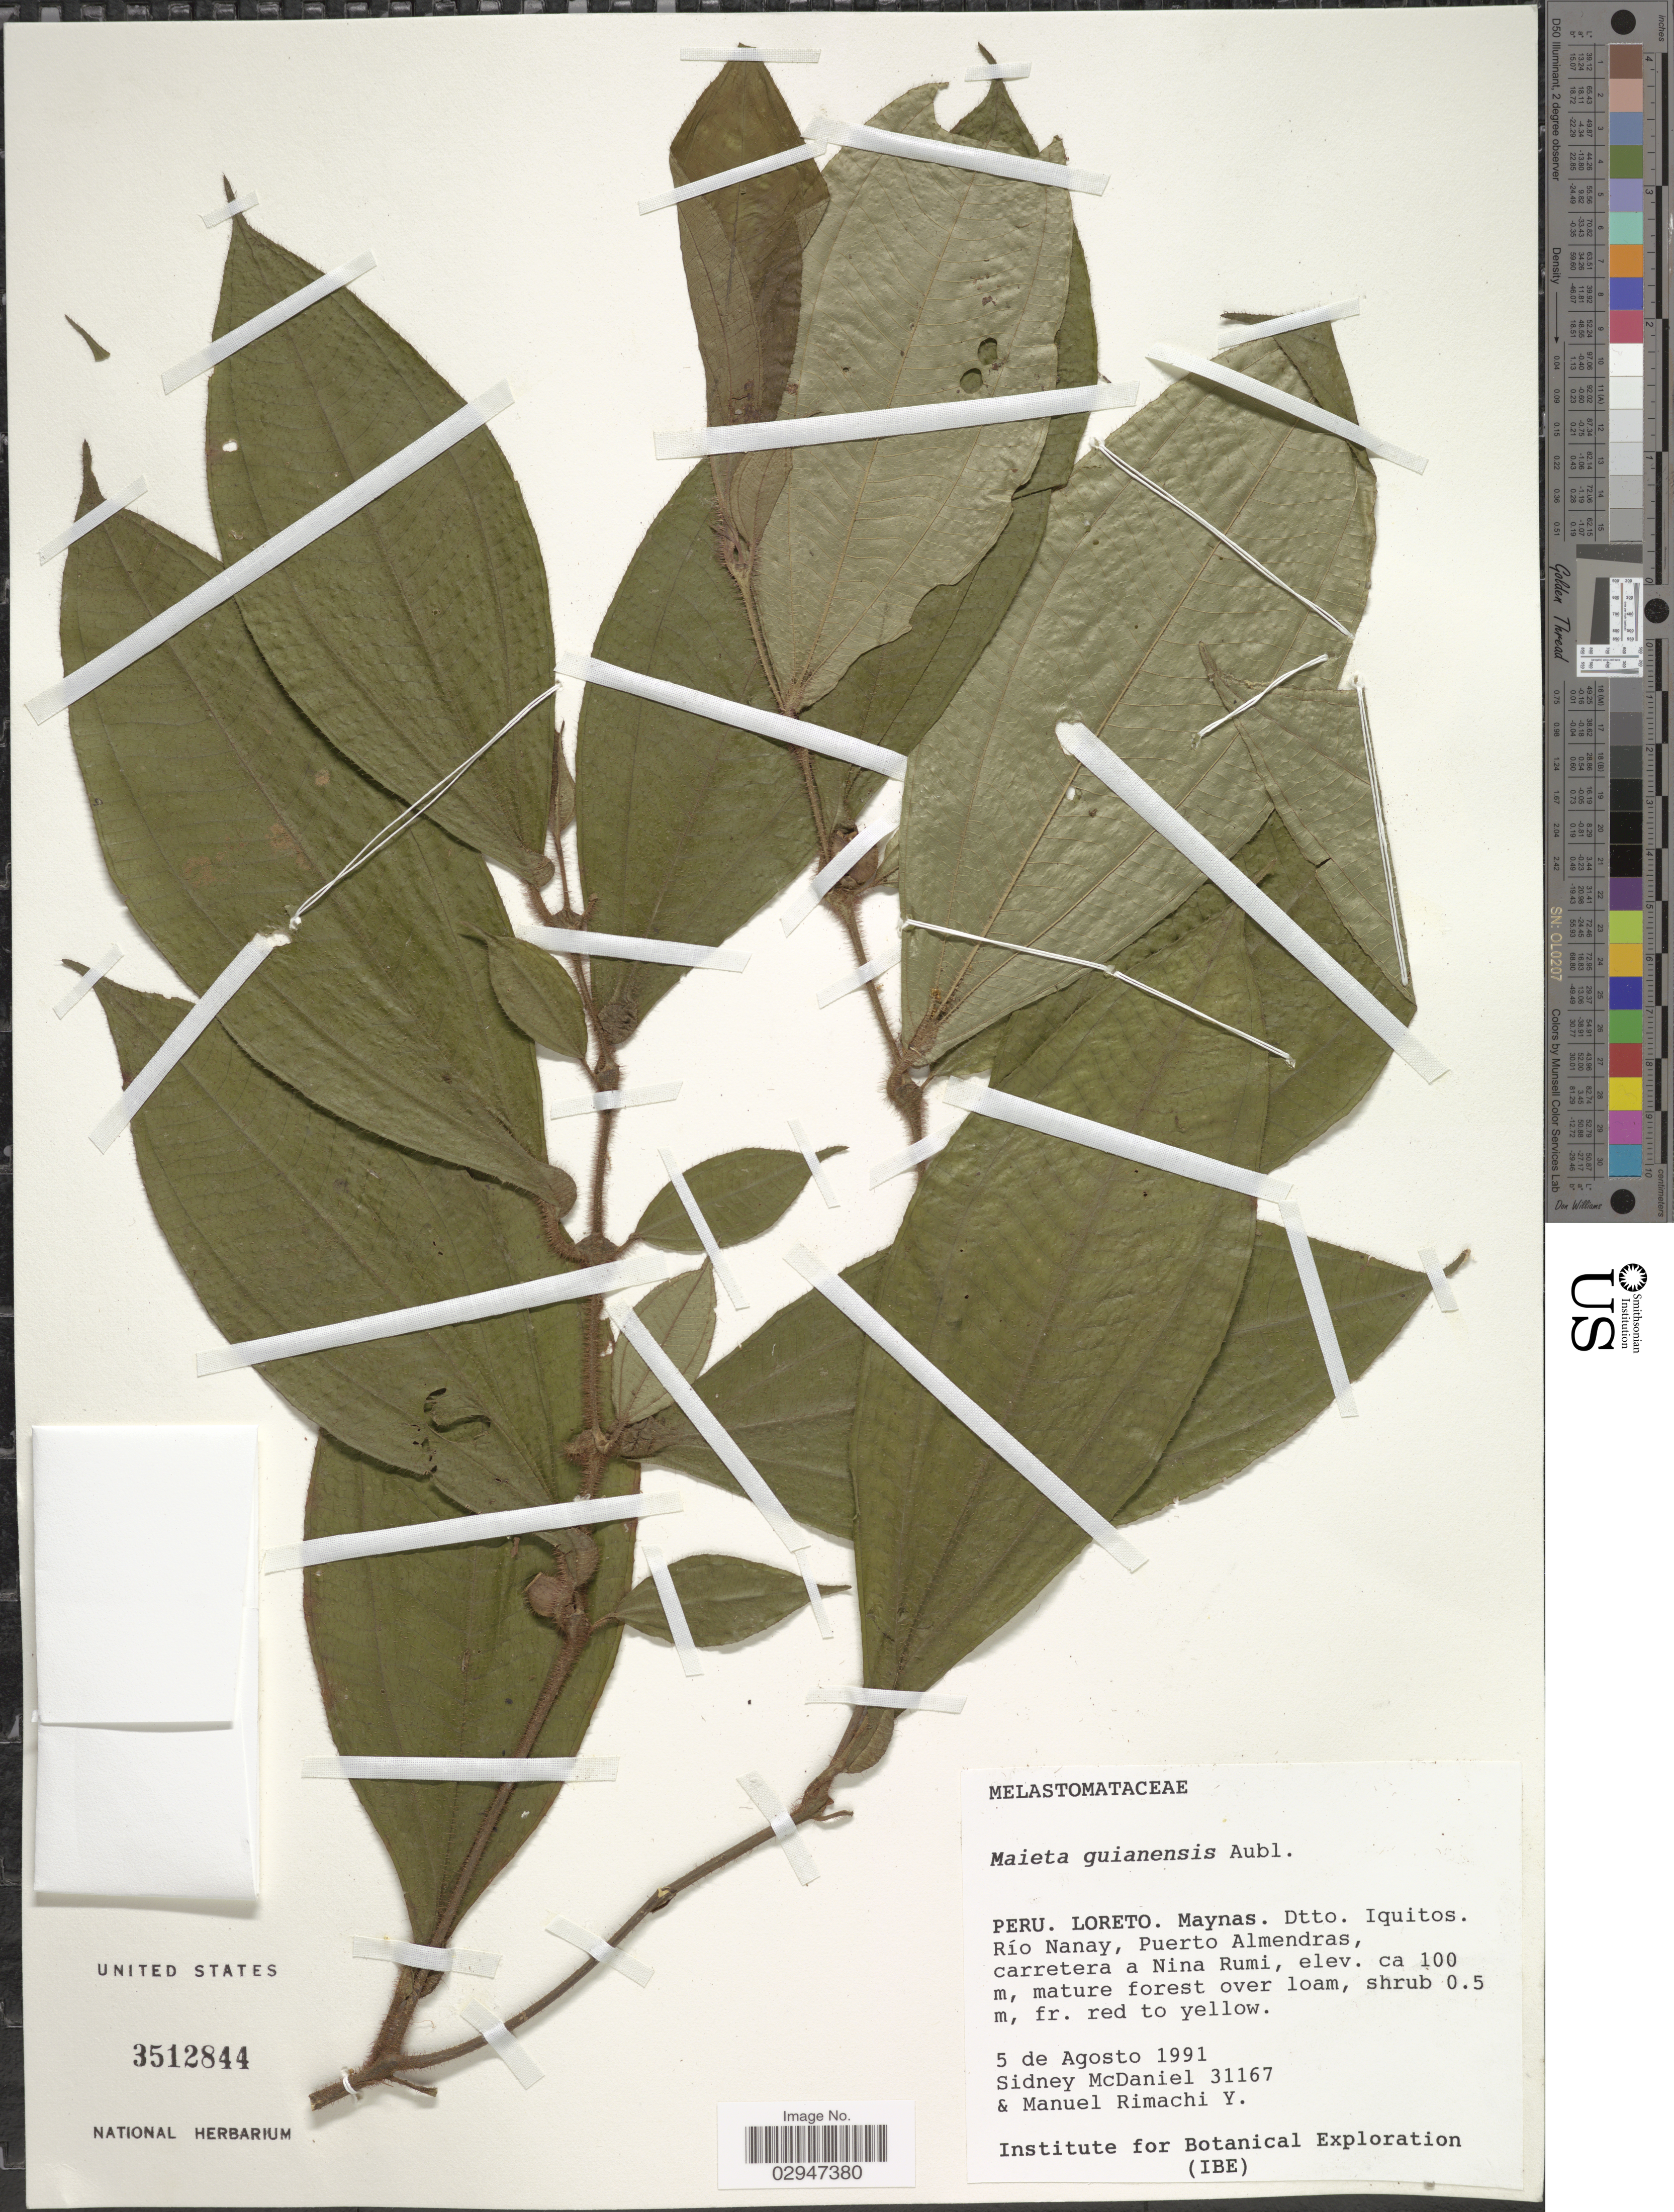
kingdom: Plantae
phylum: Tracheophyta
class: Magnoliopsida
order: Myrtales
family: Melastomataceae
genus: Maieta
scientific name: Maieta guianensis var. guianensis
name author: Aubl.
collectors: S. McDaniel & M. Rimachi Y.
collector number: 31167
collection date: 1991-08-05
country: Peru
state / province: Loreto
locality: Loreto. Maynas. Dtto. Iquitos. Río Nanay, Puerto Almendras, carretera a Nina Rumi.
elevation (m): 100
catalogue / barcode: US 3512844